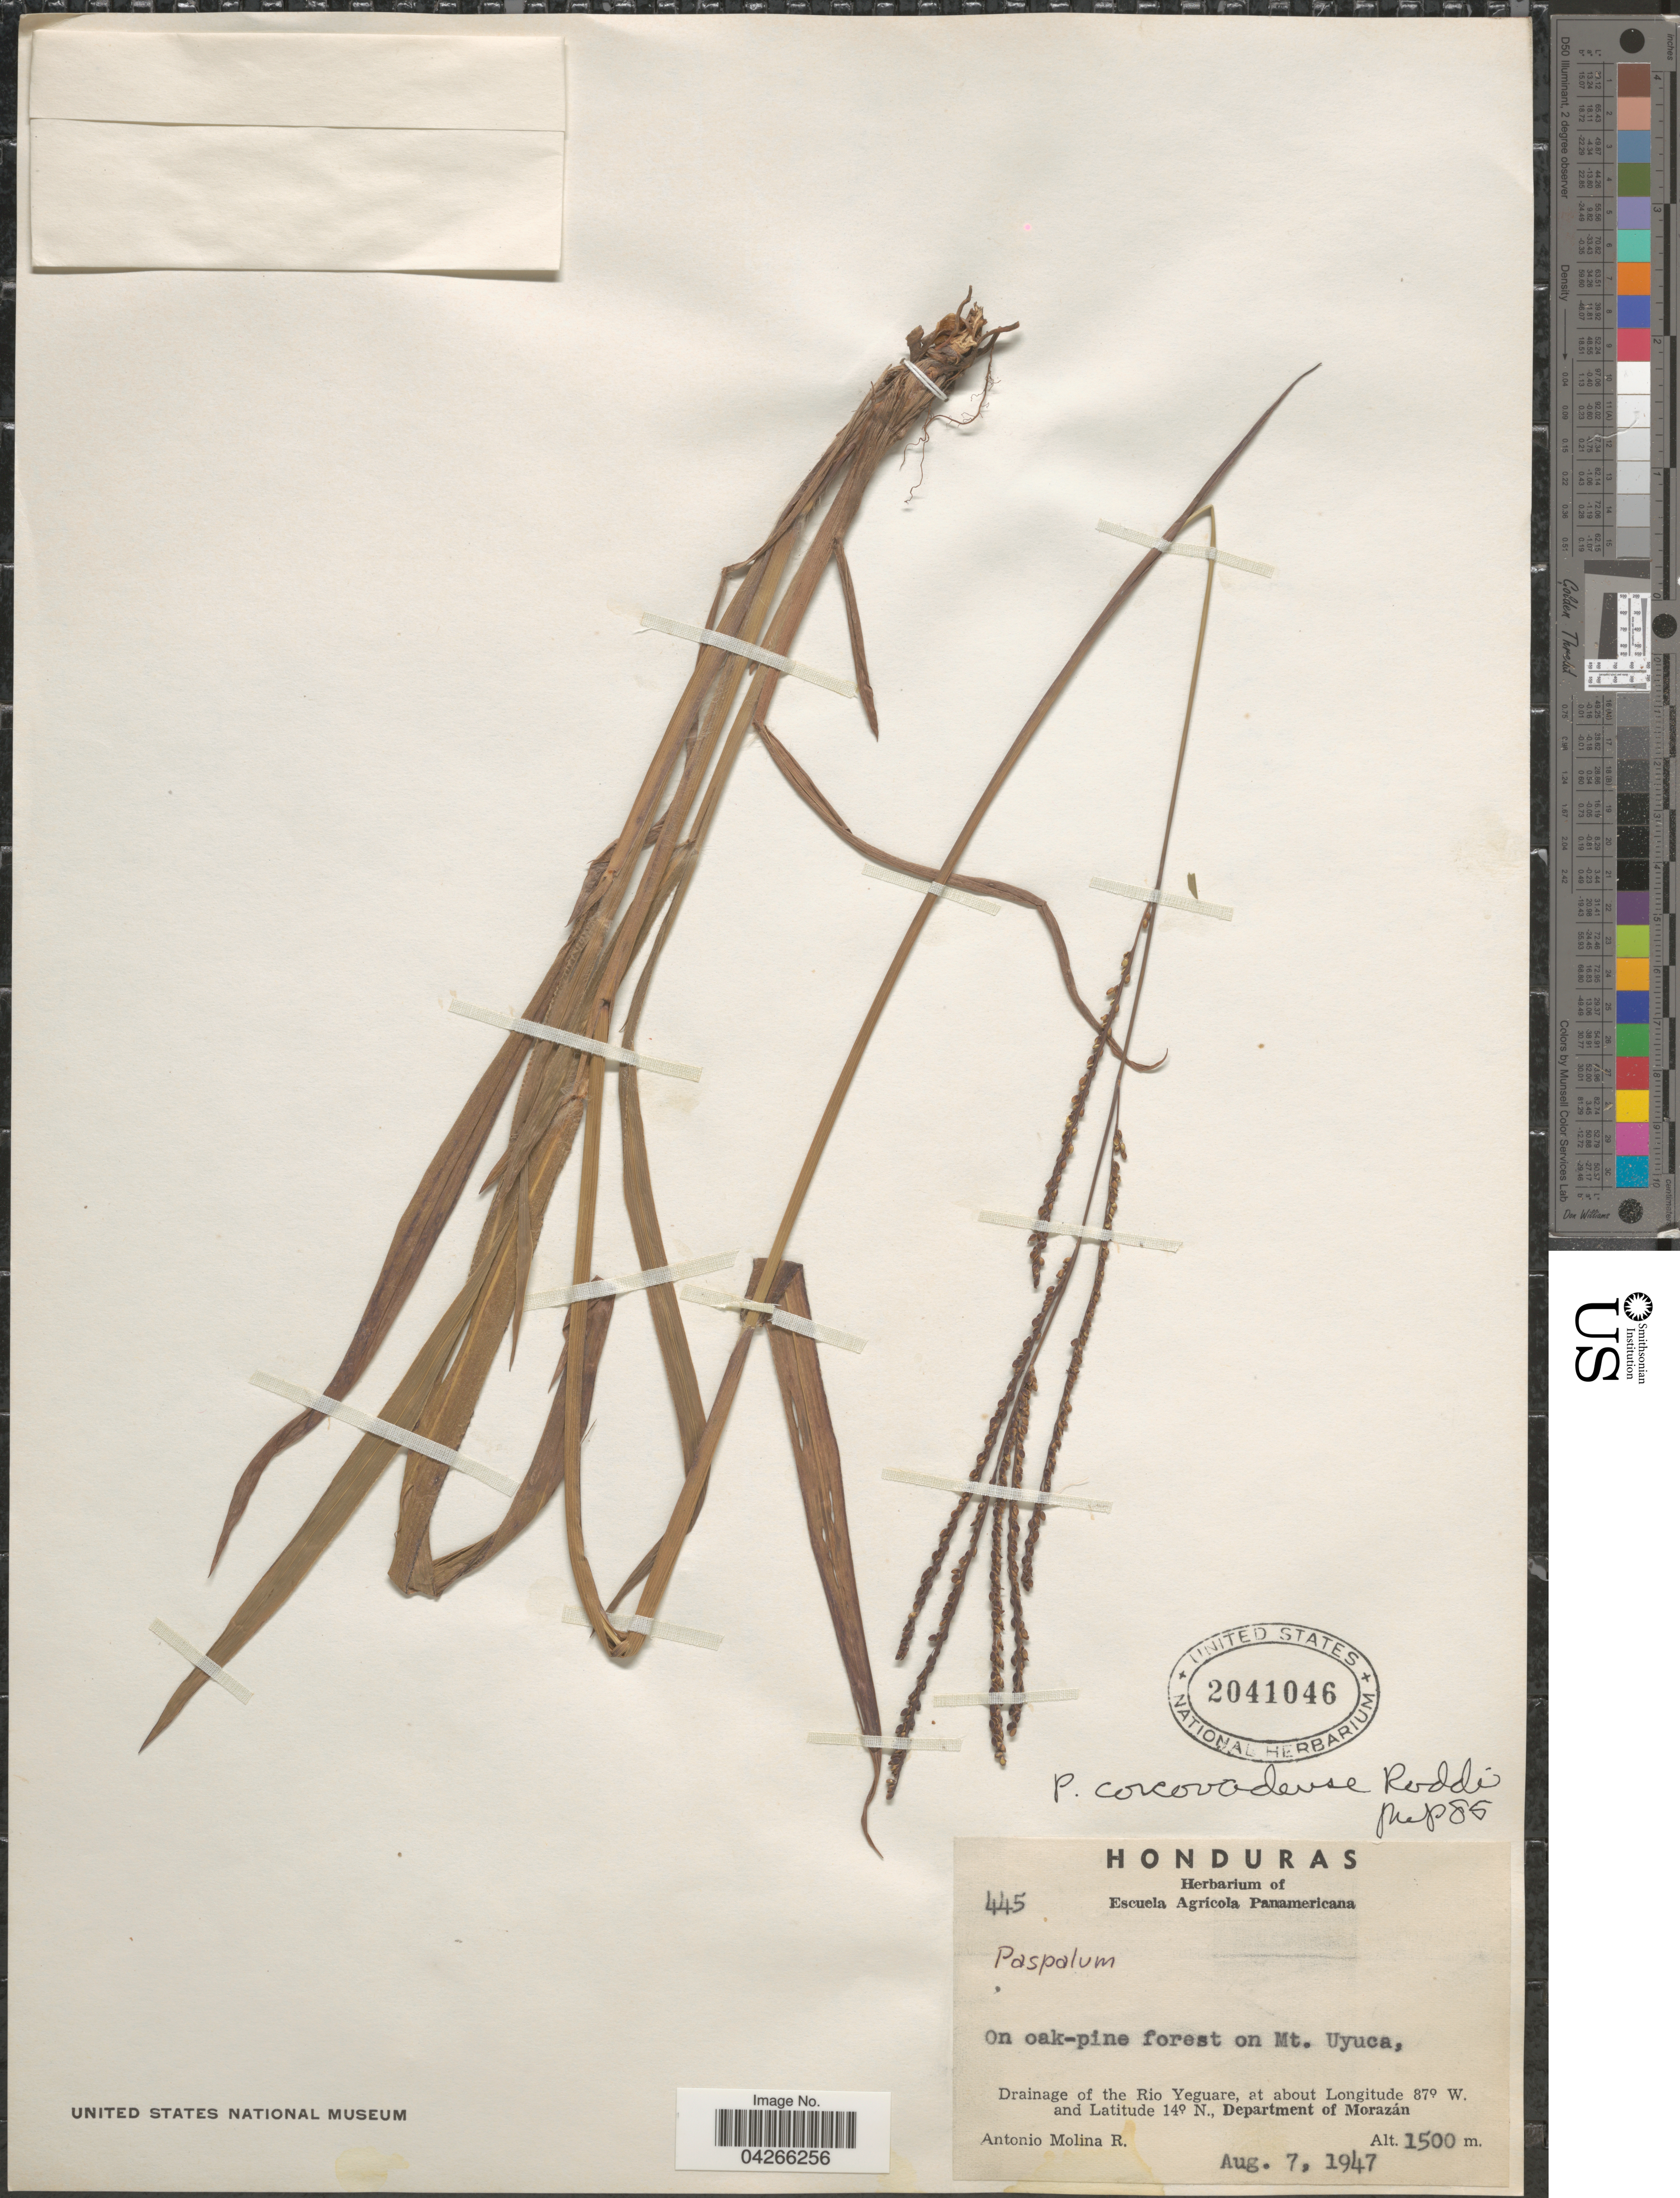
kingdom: Plantae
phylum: Tracheophyta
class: Liliopsida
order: Poales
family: Poaceae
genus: Paspalum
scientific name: Paspalum corcovadense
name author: Raddi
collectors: A. Molina R.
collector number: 445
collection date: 1947-08-07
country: Honduras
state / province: Fco. Morazán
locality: On oak-pine forest on Mt. Uyuca, Drainage of the Río Yeguare, Department of Morazán.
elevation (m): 1500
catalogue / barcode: US 2041046